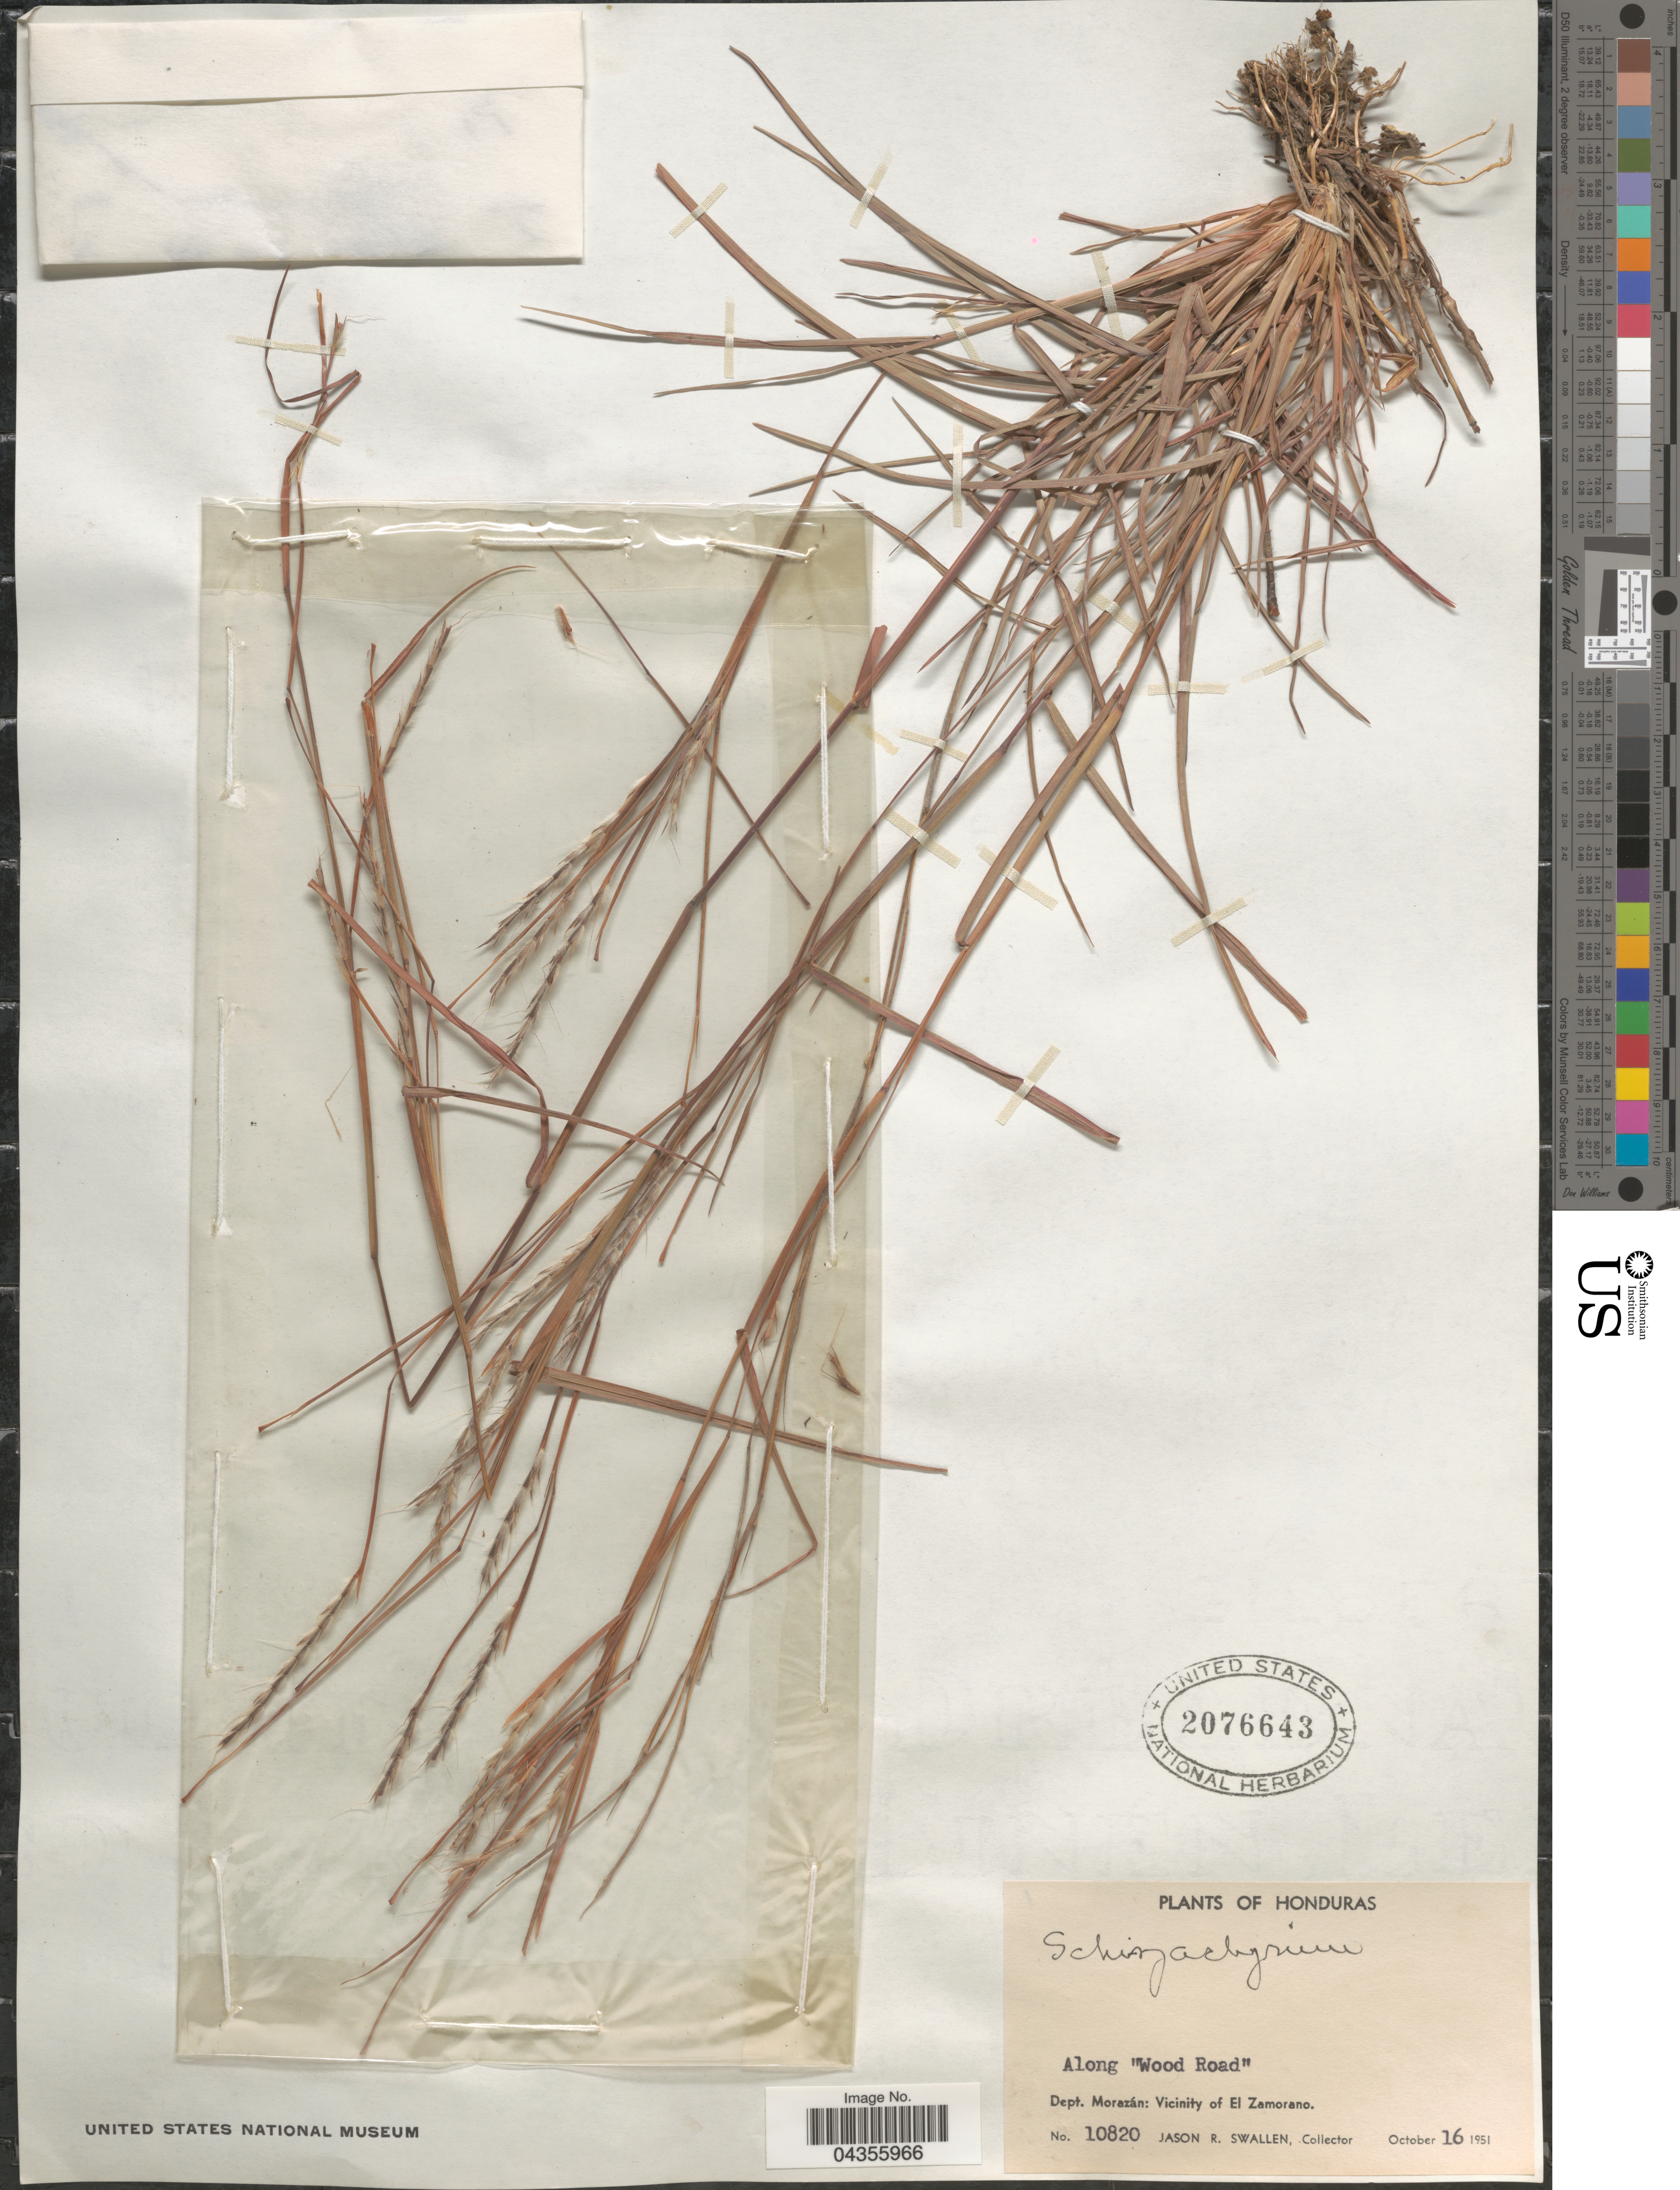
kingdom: Plantae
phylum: Tracheophyta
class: Liliopsida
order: Poales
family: Poaceae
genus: Schizachyrium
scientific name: Schizachyrium sp.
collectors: J. R. Swallen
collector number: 10820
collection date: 1951-10-16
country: Honduras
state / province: Fco. Morazán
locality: Along "Wood Road". Dept. Morazán: Vicinity of El Zamorano.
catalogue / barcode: US 2076643